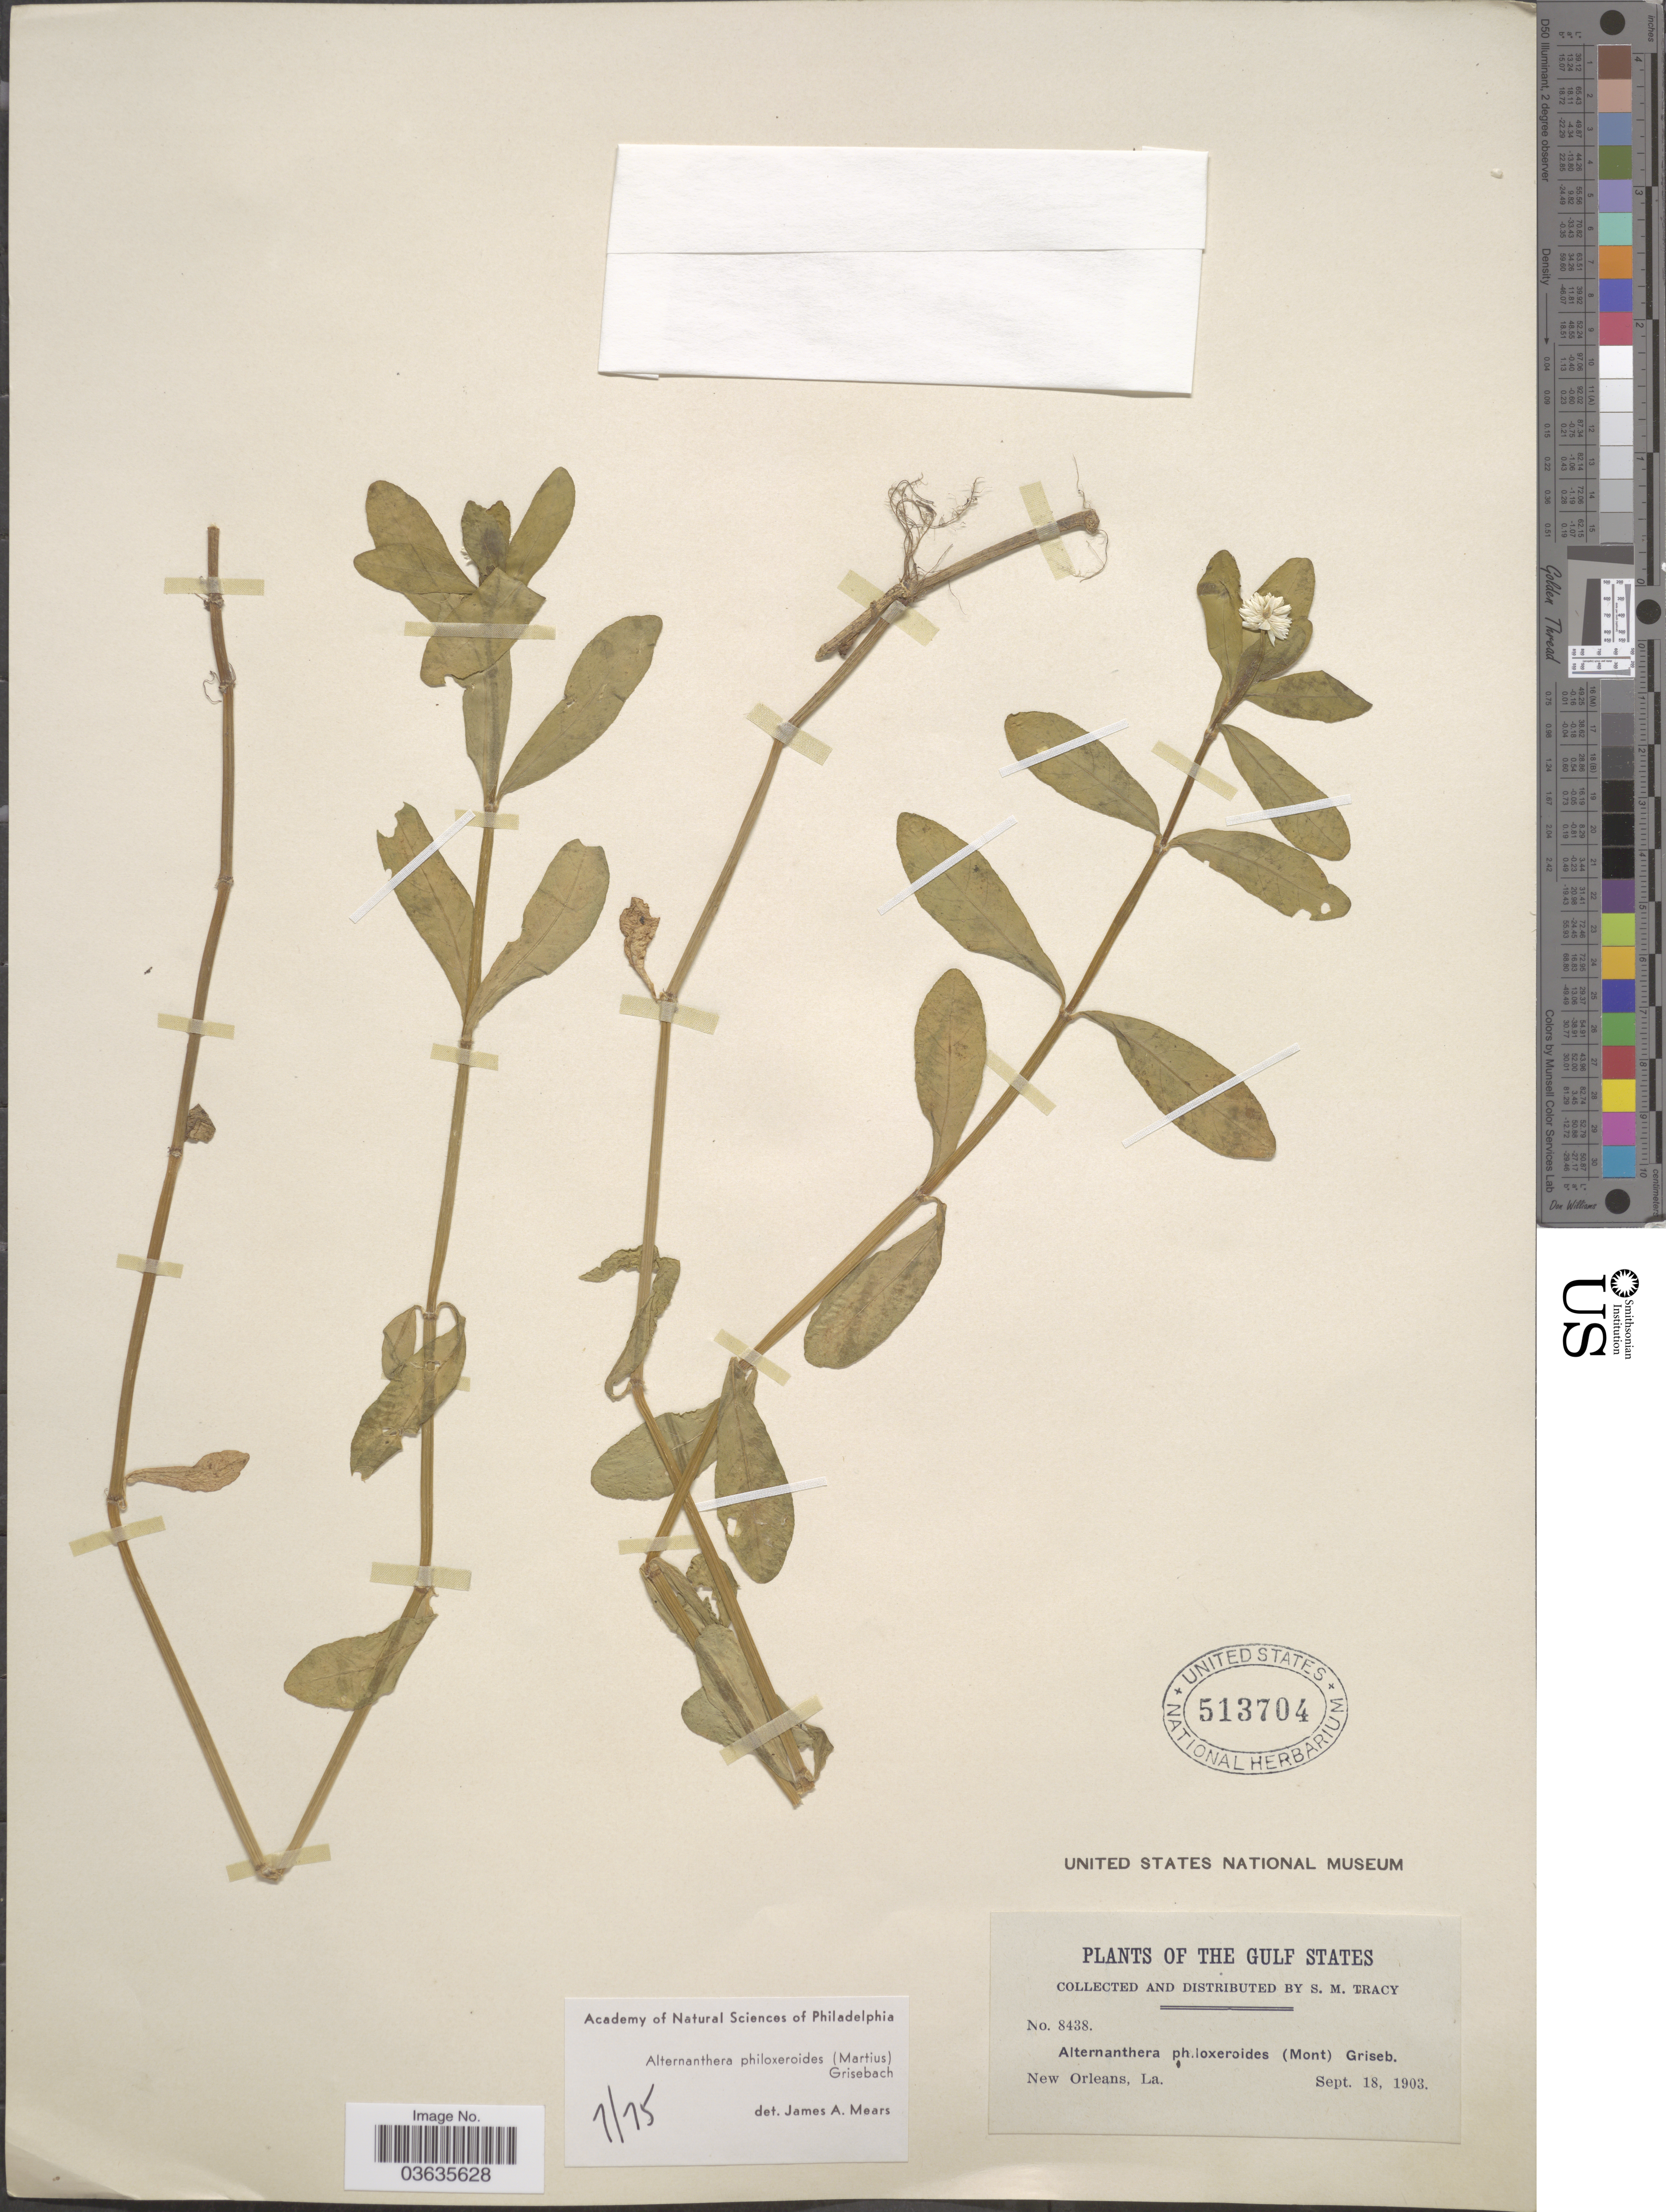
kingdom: Plantae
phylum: Tracheophyta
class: Magnoliopsida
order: Caryophyllales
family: Amaranthaceae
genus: Alternanthera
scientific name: Alternanthera philoxeroides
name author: (Mart.) Griseb.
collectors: S. M. Tracy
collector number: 8438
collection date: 1903-09-18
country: United States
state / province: Louisiana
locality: Gulf States. New Orleans.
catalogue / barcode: US 13704